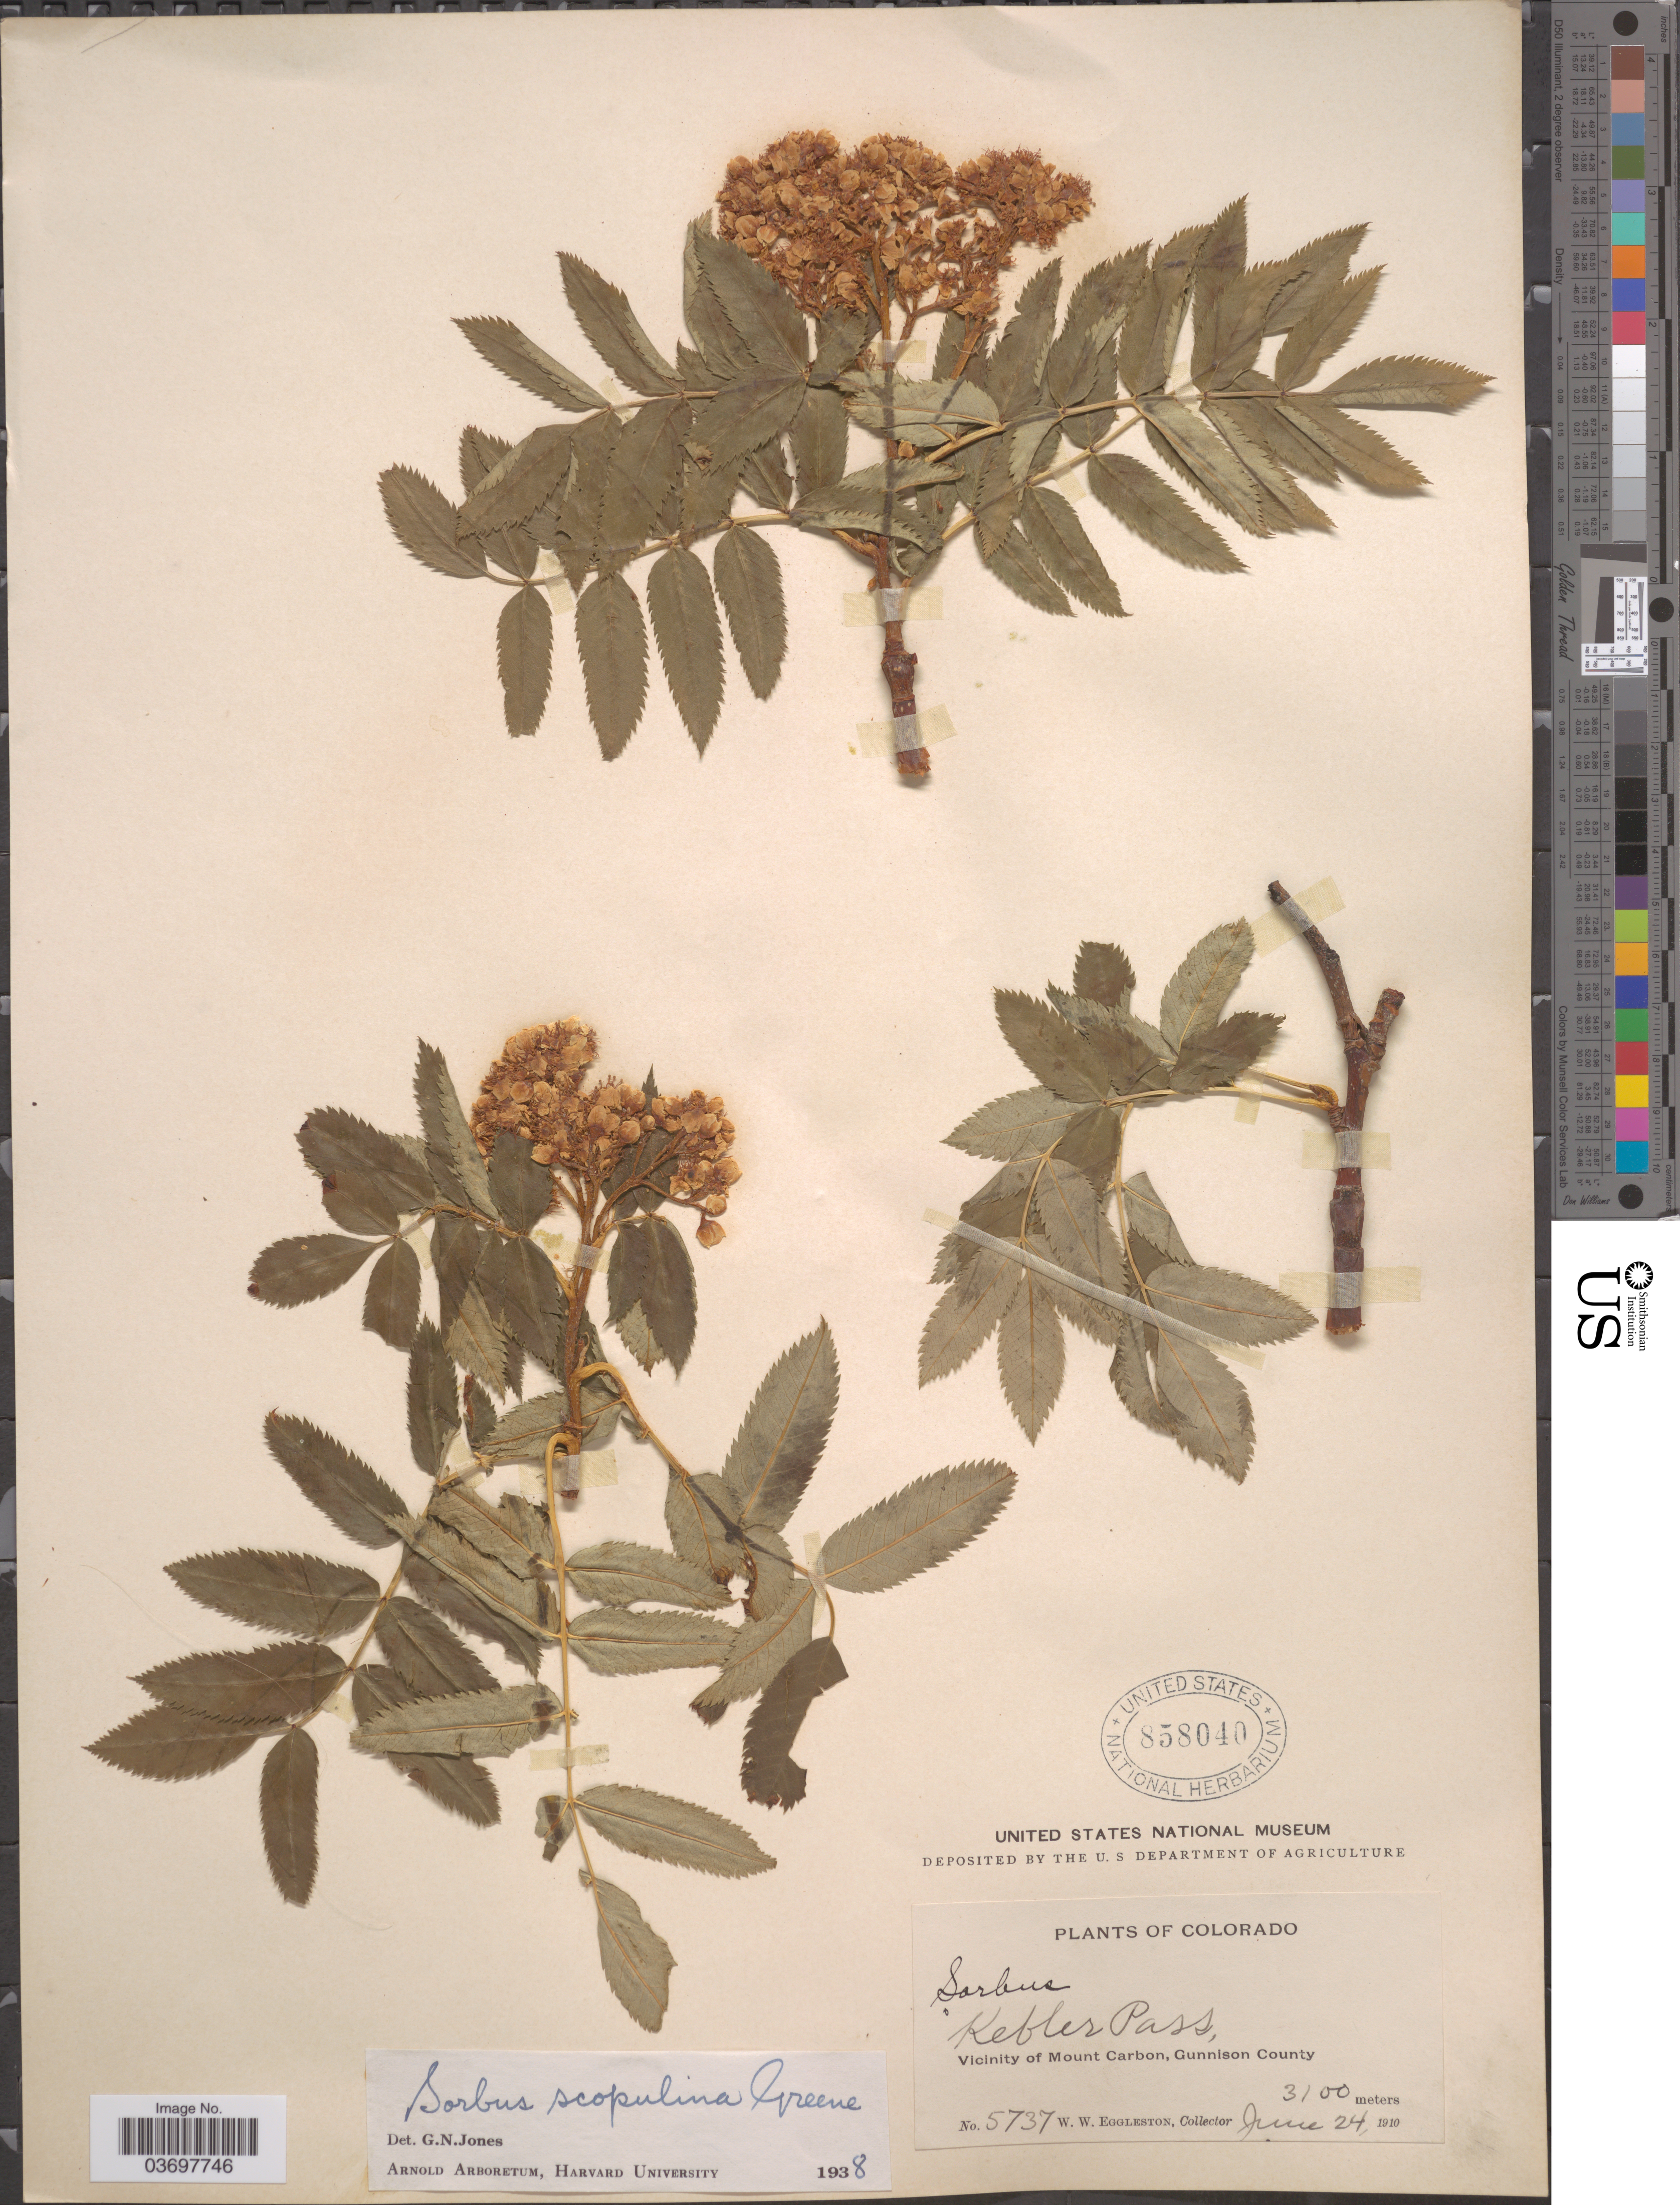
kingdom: Plantae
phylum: Tracheophyta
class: Magnoliopsida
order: Rosales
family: Rosaceae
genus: Sorbus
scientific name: Sorbus scopulina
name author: Greene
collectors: W. W. Eggleston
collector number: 5737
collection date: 1910-06-24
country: United States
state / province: Colorado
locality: Kebler Pass, Vicinity of Mount Carbon, Gunnison County.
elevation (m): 3100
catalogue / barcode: US 858040